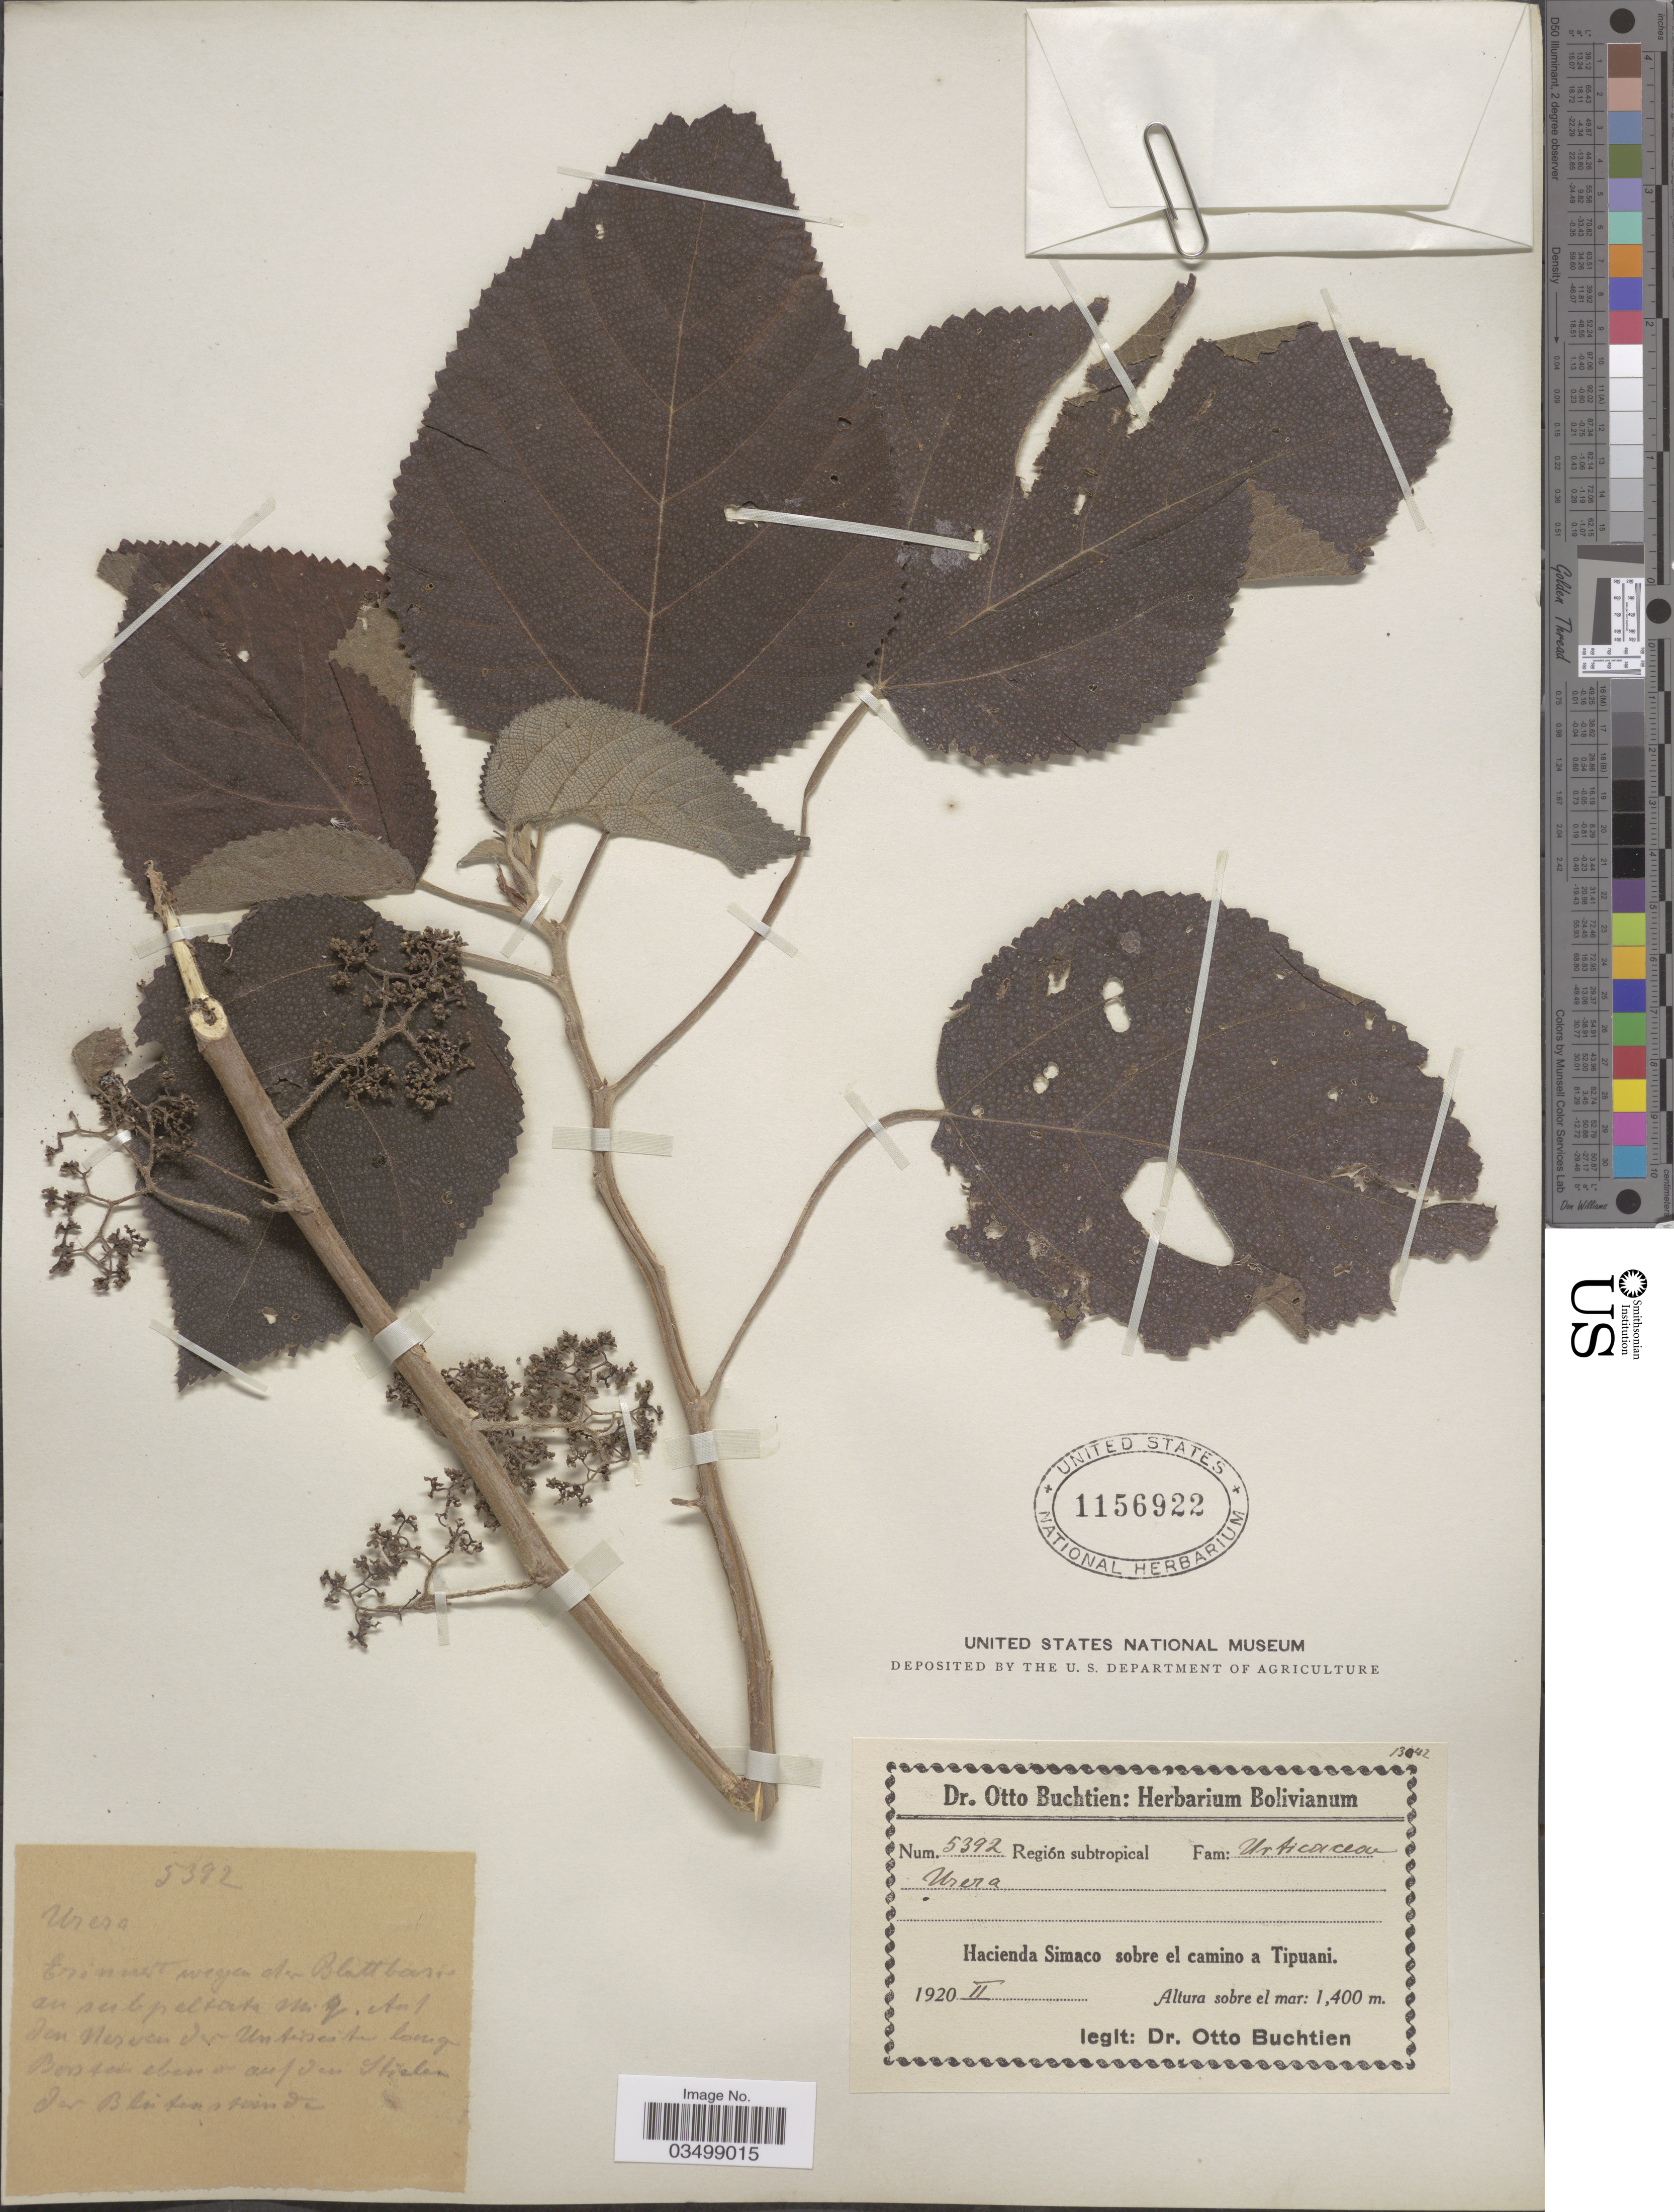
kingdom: Plantae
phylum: Tracheophyta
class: Magnoliopsida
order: Rosales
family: Urticaceae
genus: Urera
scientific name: Urera caracasana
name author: (Jacq.) Gaudich. ex Griseb.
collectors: O. Buchtien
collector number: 5392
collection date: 1920-02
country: Bolivia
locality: Región subtropical. Hacienda Simaco sobre el camino a Tipuani.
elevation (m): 1400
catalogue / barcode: US 1156922